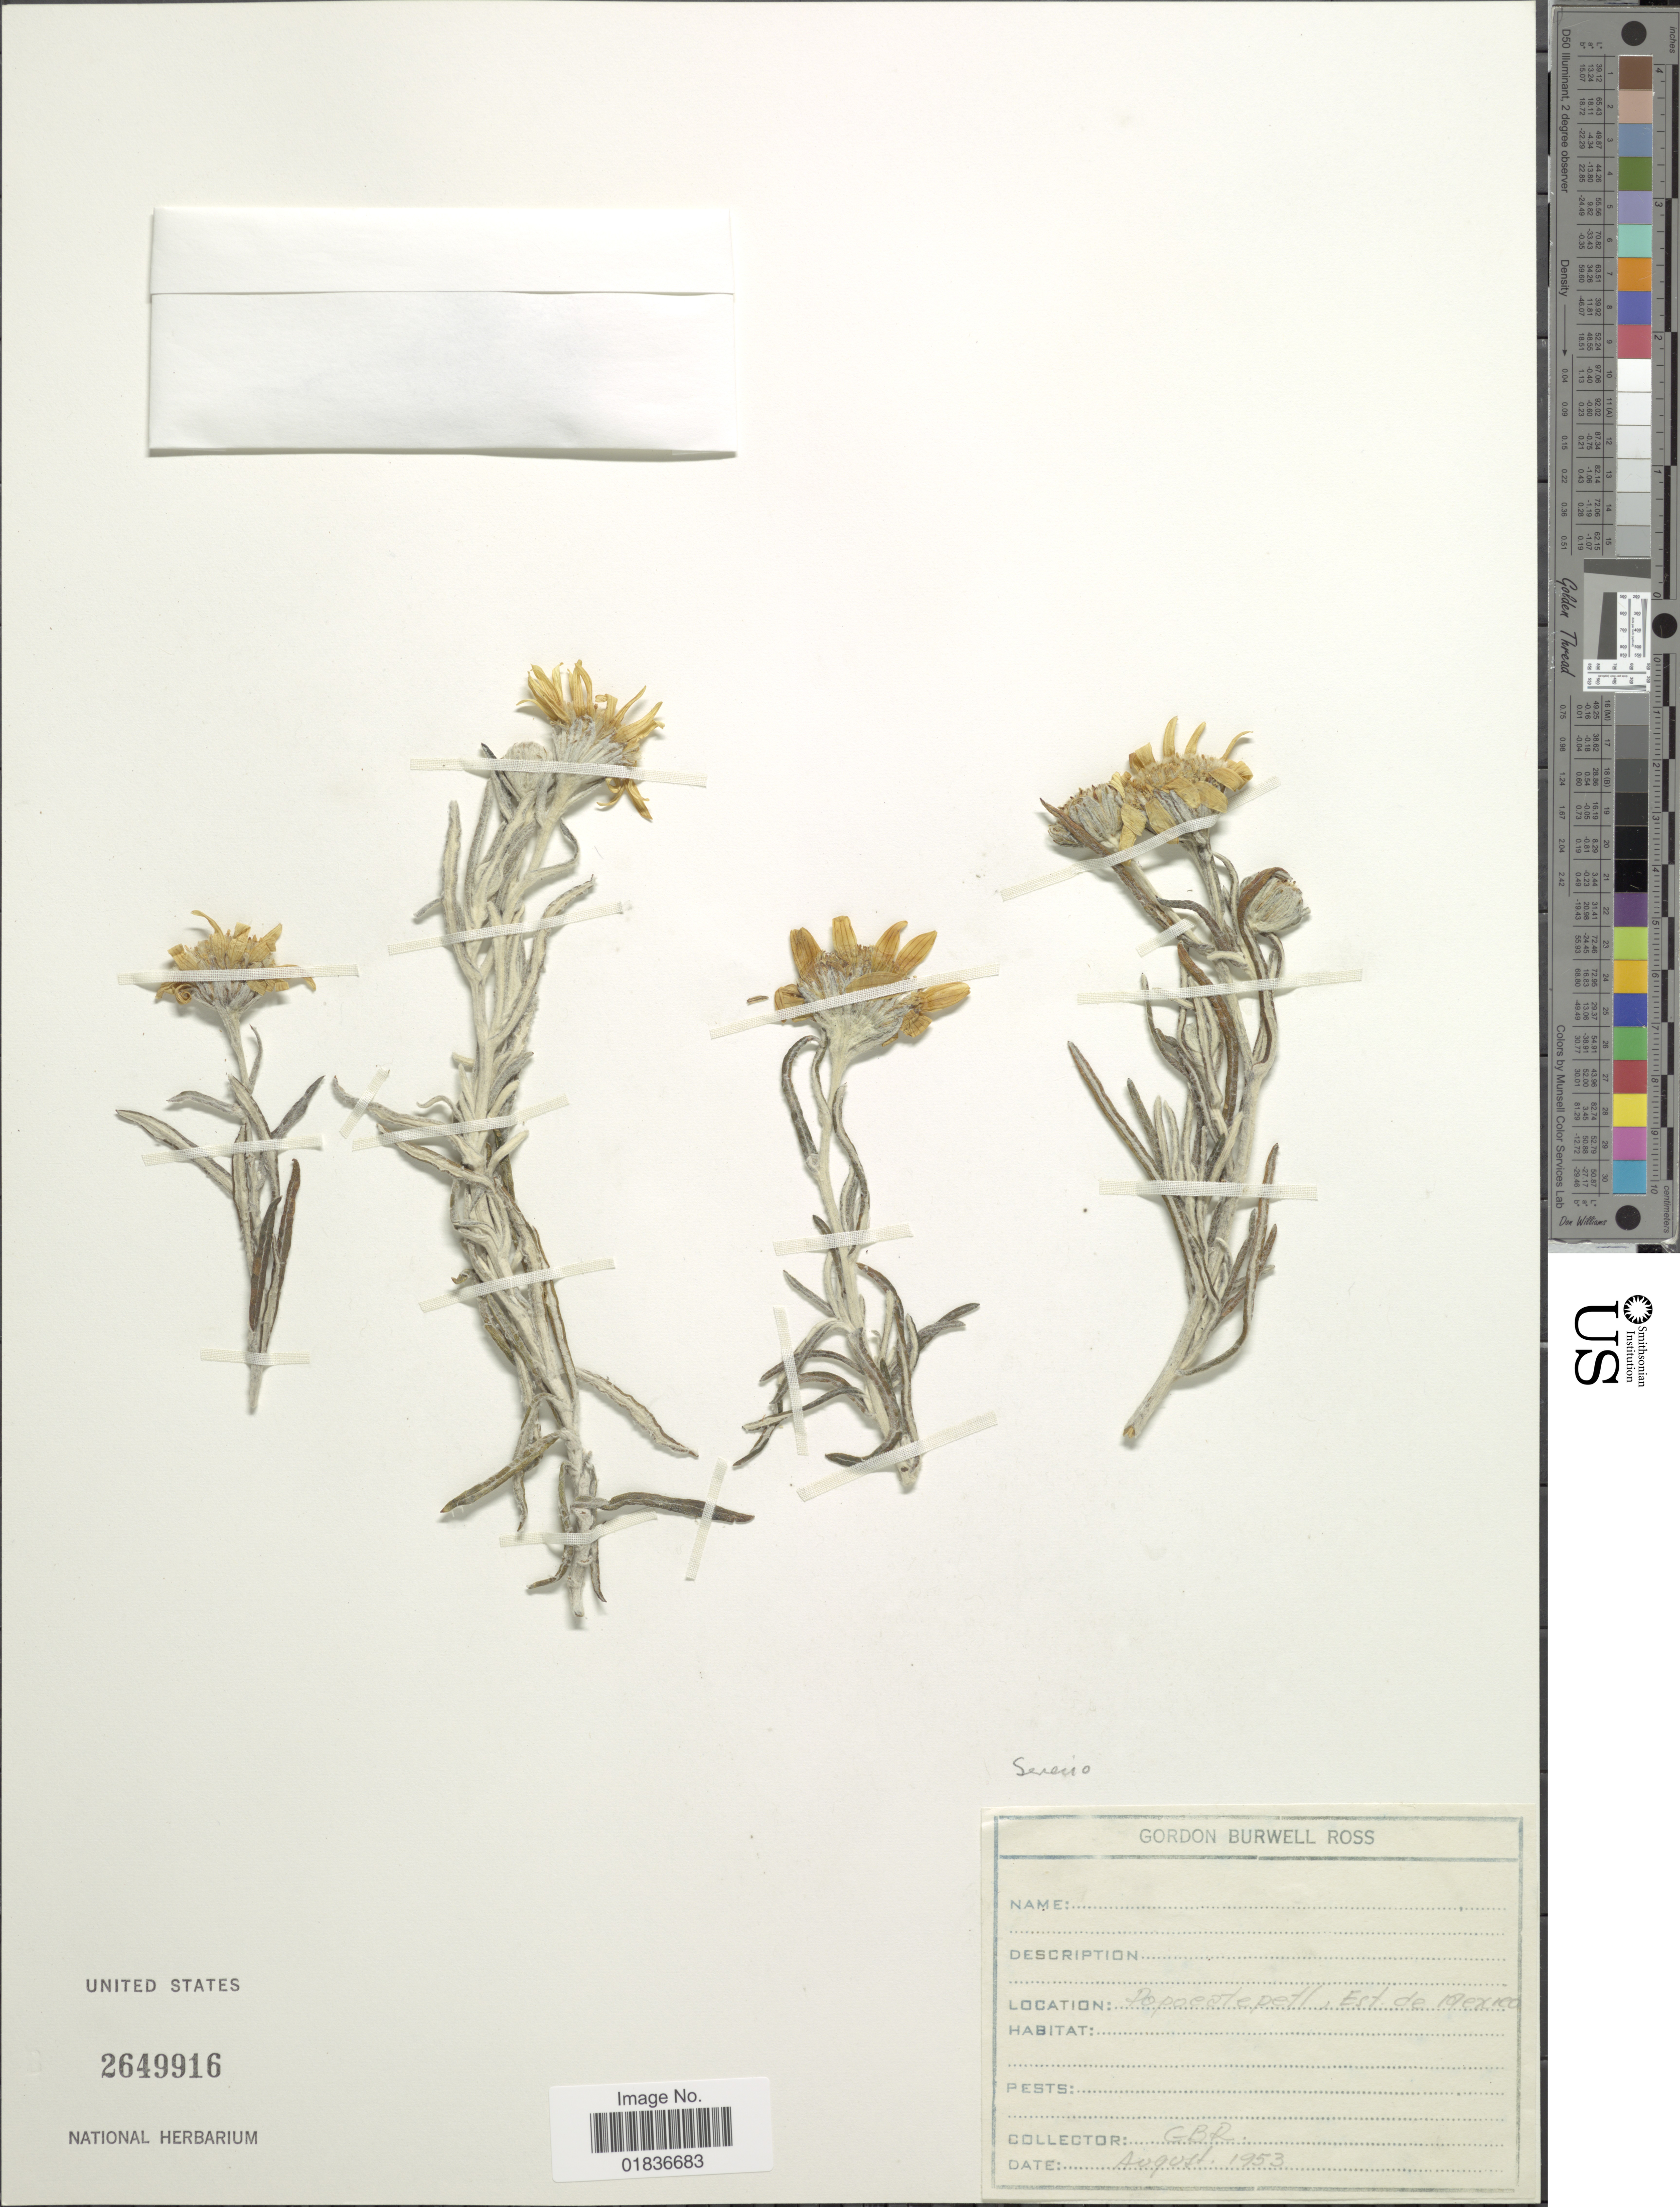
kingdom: Plantae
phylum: Tracheophyta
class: Magnoliopsida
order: Asterales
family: Asteraceae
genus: Senecio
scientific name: Senecio sp.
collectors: G. B. Ross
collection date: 1953-08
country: Mexico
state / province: México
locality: Popocatepetl, Est de Mexico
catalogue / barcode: US 2649916